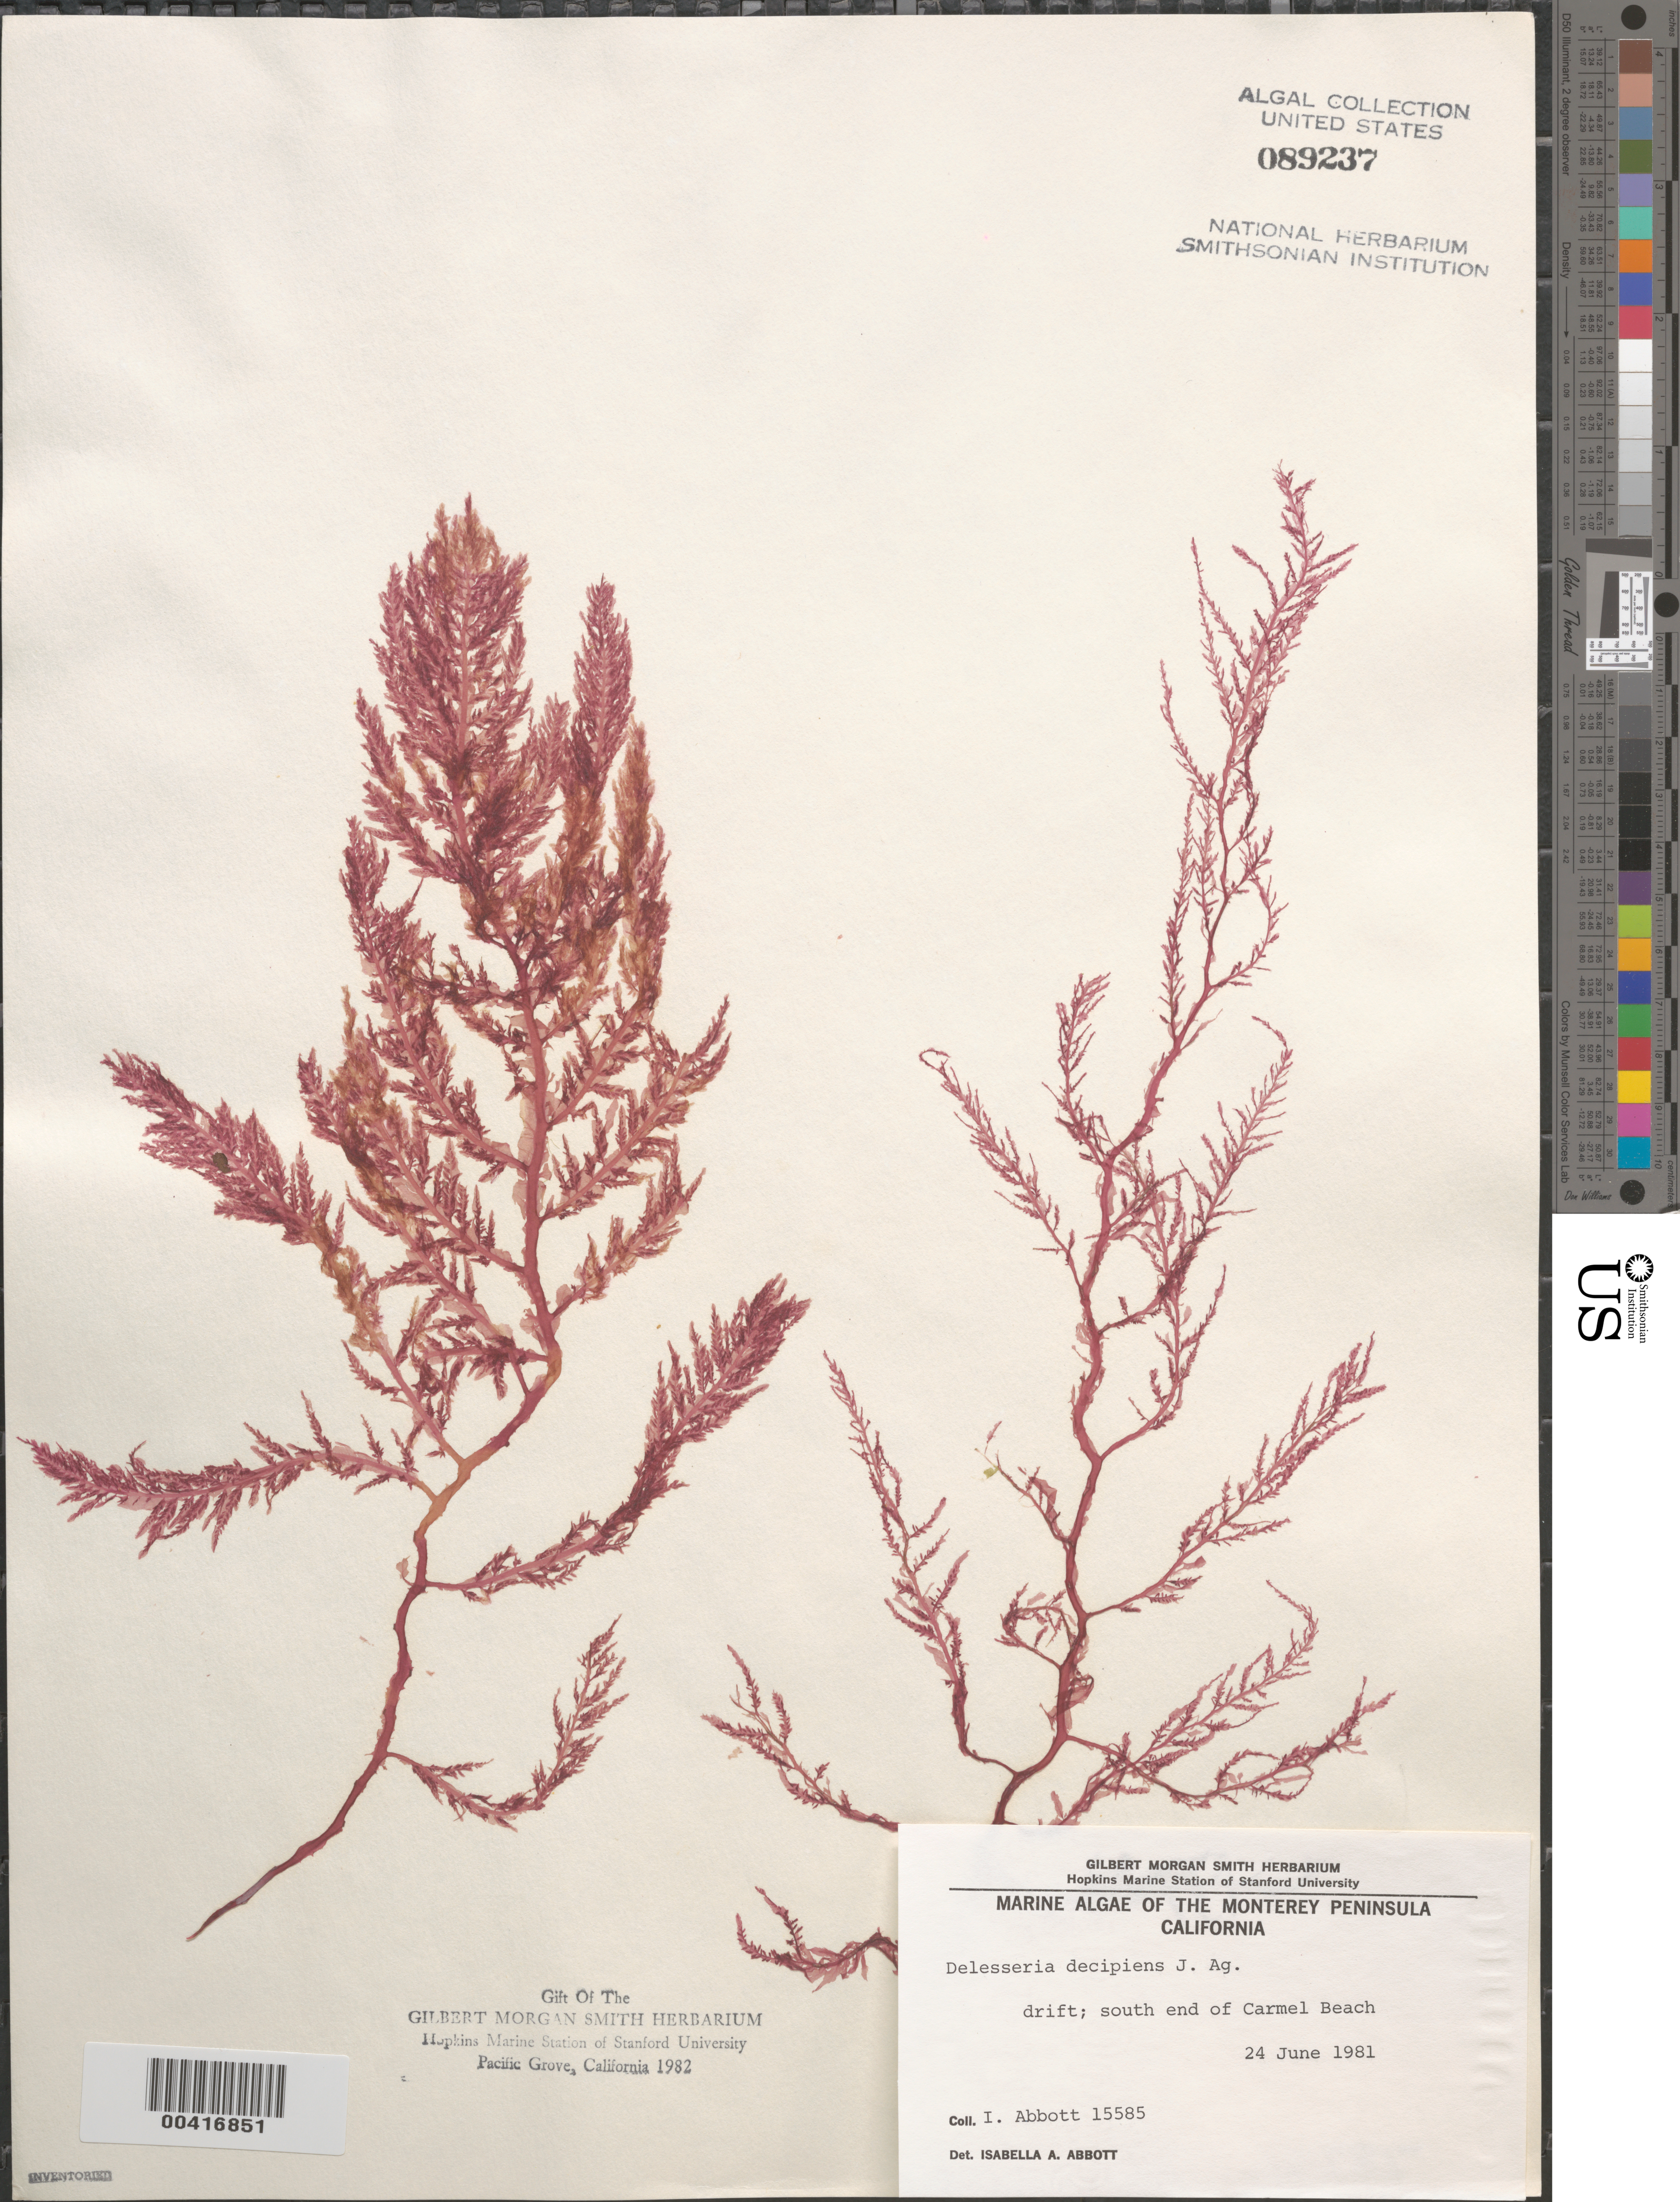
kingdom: Plantae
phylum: Rhodophyta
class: Florideophyceae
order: Ceramiales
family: Delesseriaceae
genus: Delesseria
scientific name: Delesseria decipiens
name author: J. Agardh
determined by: Abbott, Isabella A.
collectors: I. A. Abbott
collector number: IAA 15585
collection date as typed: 24 Jun 1981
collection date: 1981-06-24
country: United States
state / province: California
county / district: Monterey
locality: Carmel Beach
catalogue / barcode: US 89237